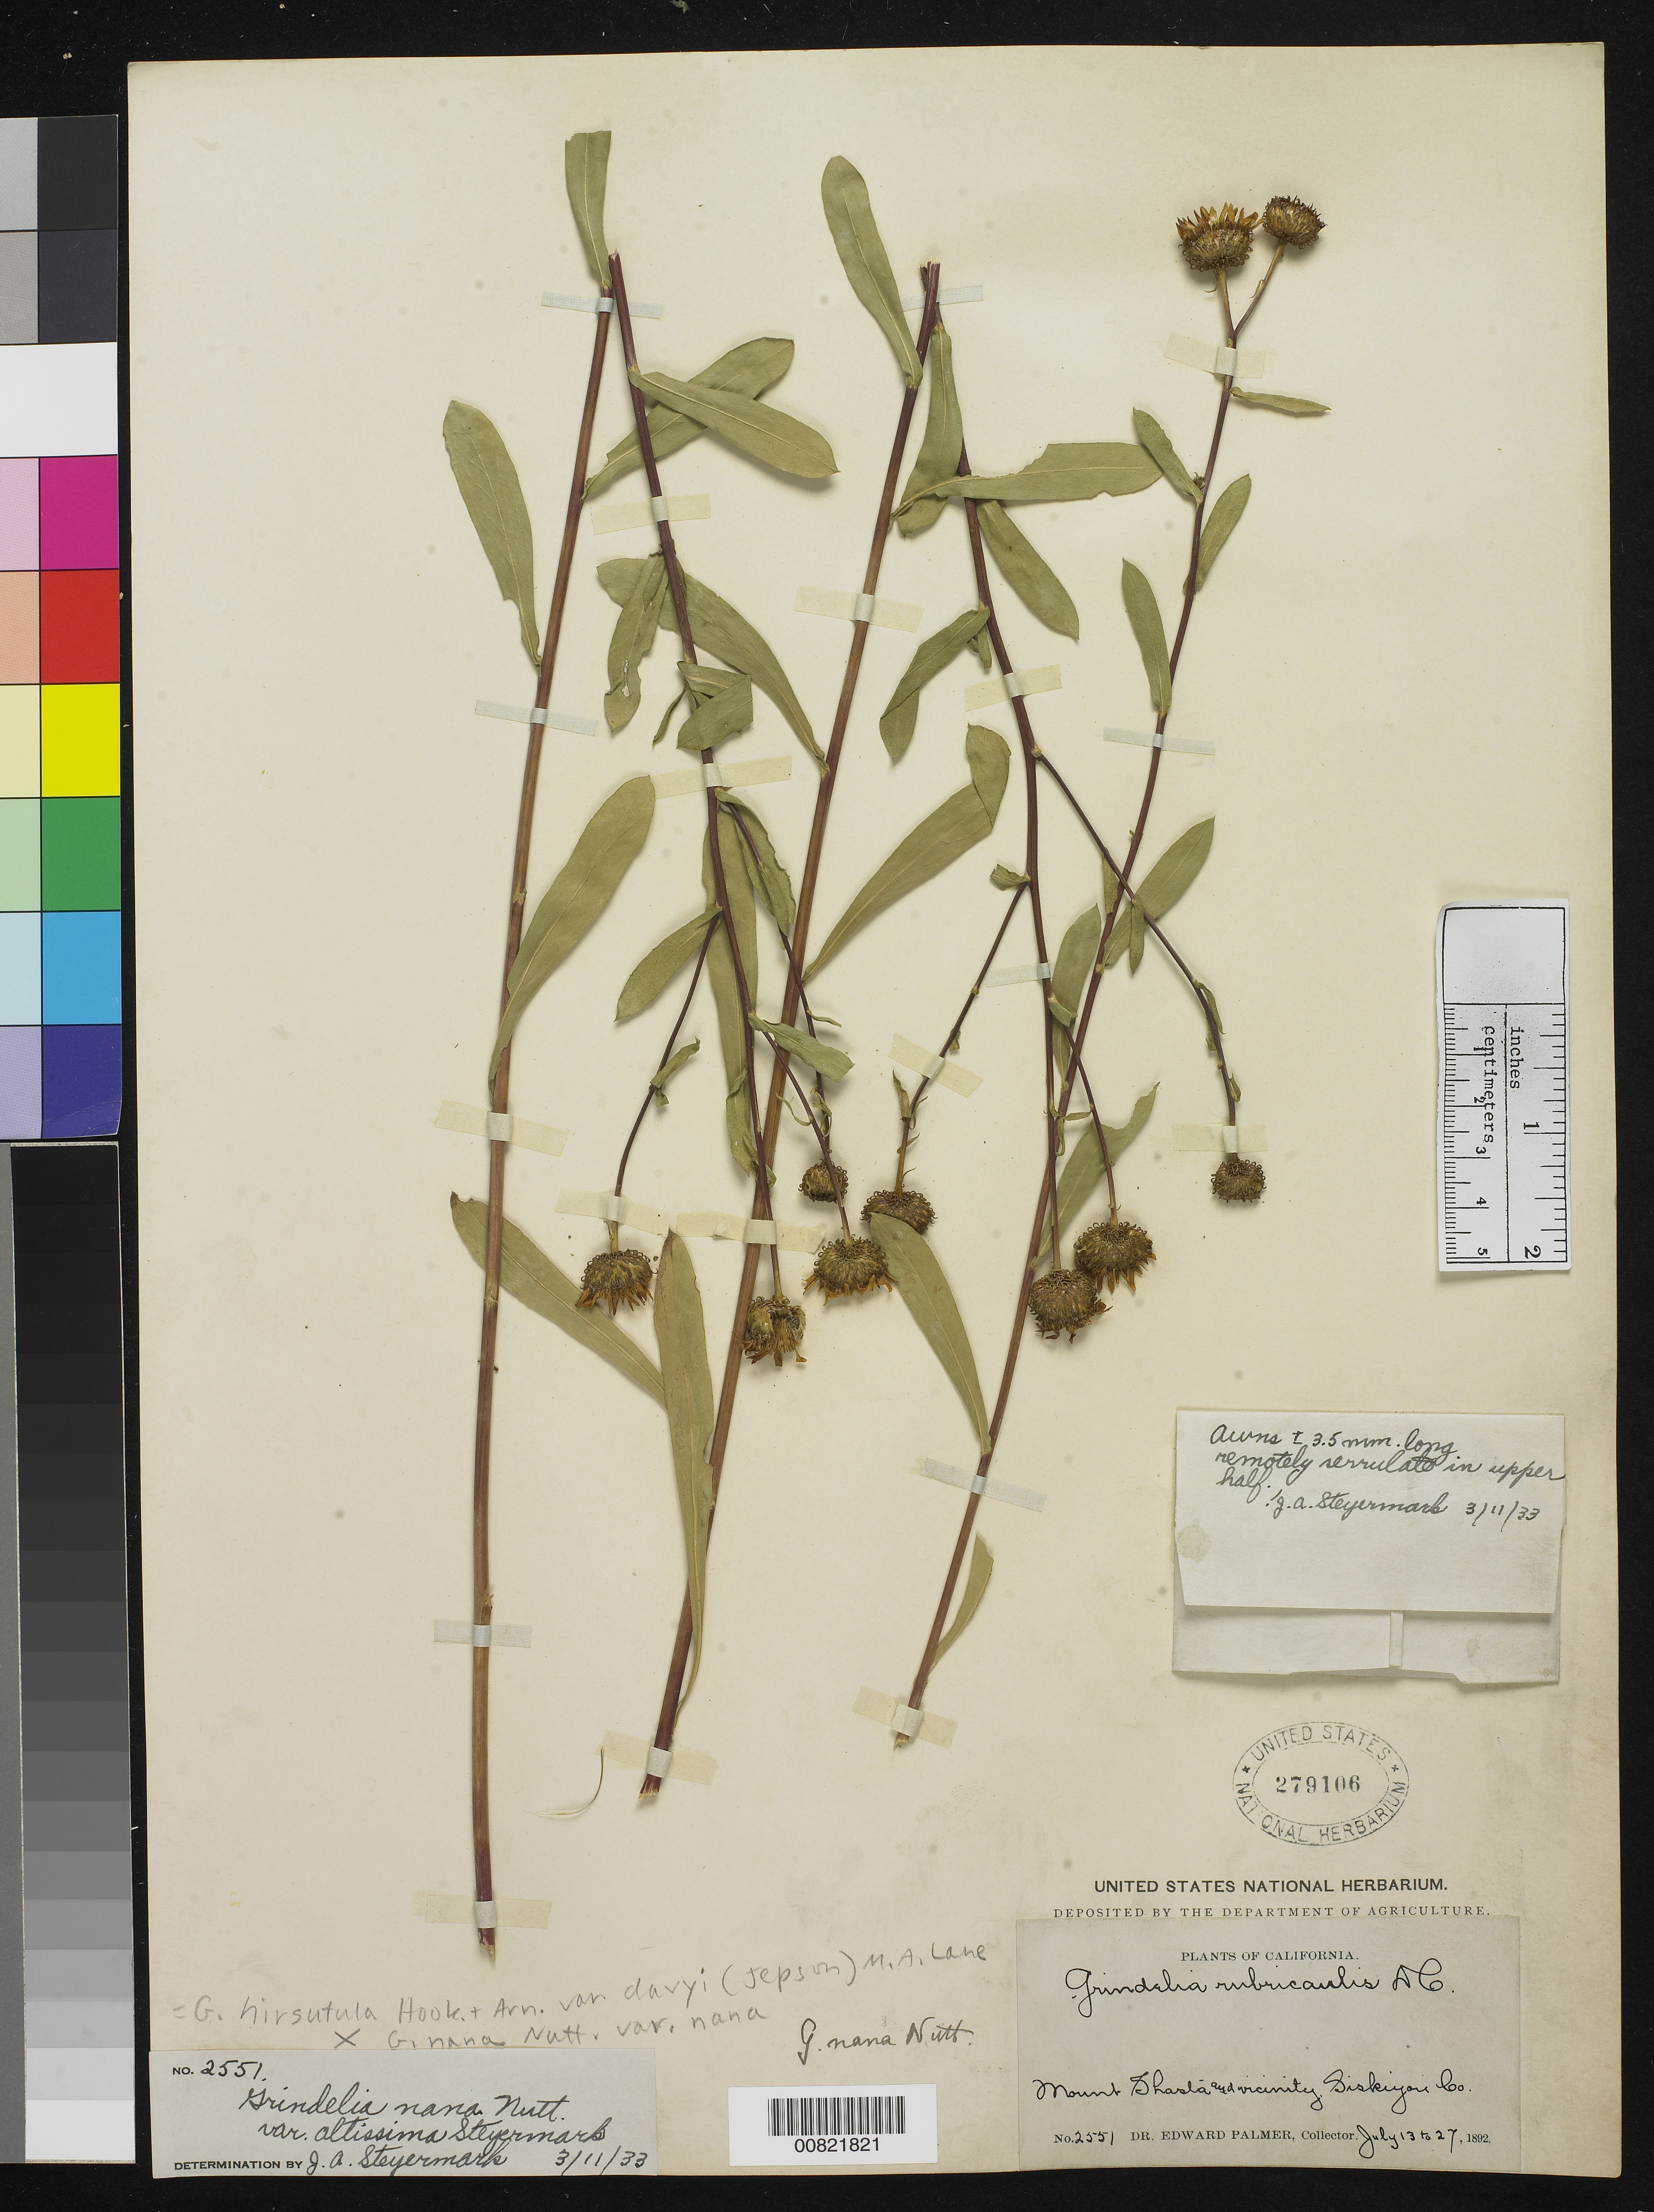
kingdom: Plantae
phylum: Tracheophyta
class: Magnoliopsida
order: Asterales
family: Asteraceae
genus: Grindelia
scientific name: Grindelia hirsutula var. davyi x G. nana Nutt. var. nana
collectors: E. Palmer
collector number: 2551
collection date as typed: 13 Jul 1892 to 27 Jul 1892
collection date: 1892-07-13/1892-07-27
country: United States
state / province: California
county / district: Siskiyou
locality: Mount Shasta and vicinity, Siskiyou County, California.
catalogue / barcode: US 279106